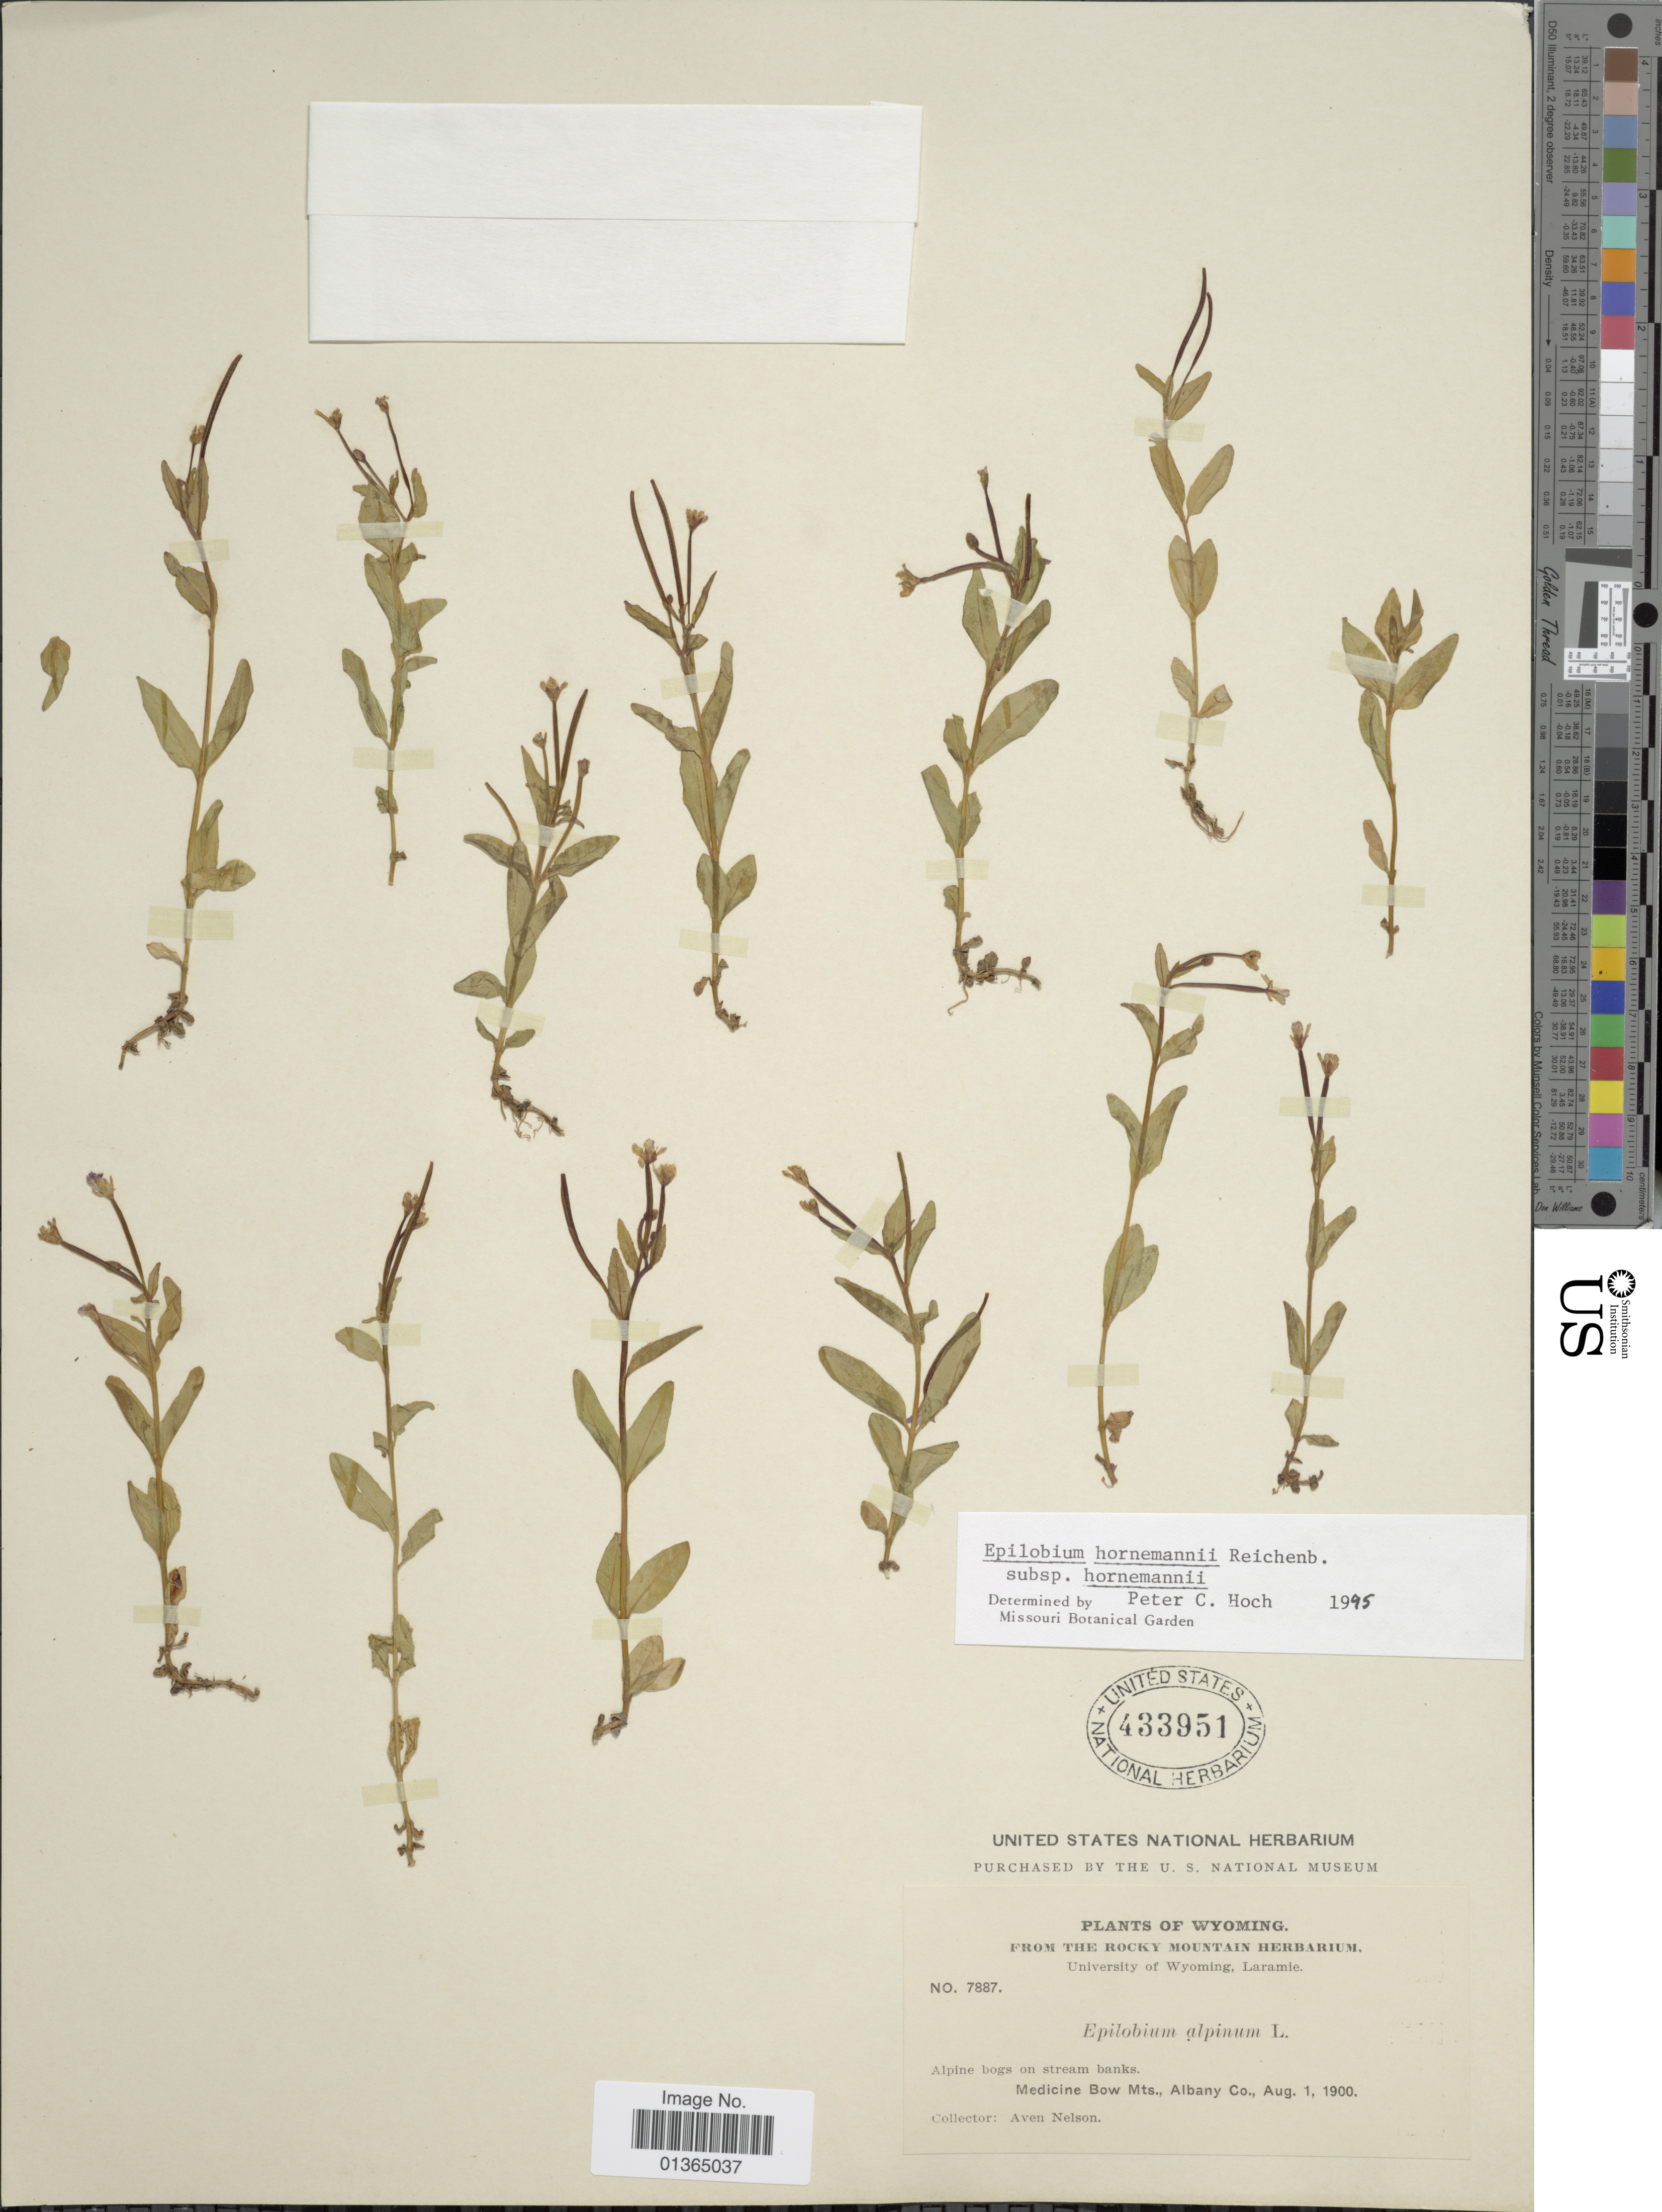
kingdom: Plantae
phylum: Tracheophyta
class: Magnoliopsida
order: Myrtales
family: Onagraceae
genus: Epilobium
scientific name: Epilobium hornemannii subsp. hornemannii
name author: Rchb.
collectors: A. Nelson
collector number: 7887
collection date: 1900-08-01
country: United States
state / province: Wyoming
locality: Medicine Bow Mts., Albany Co.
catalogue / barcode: US 433951